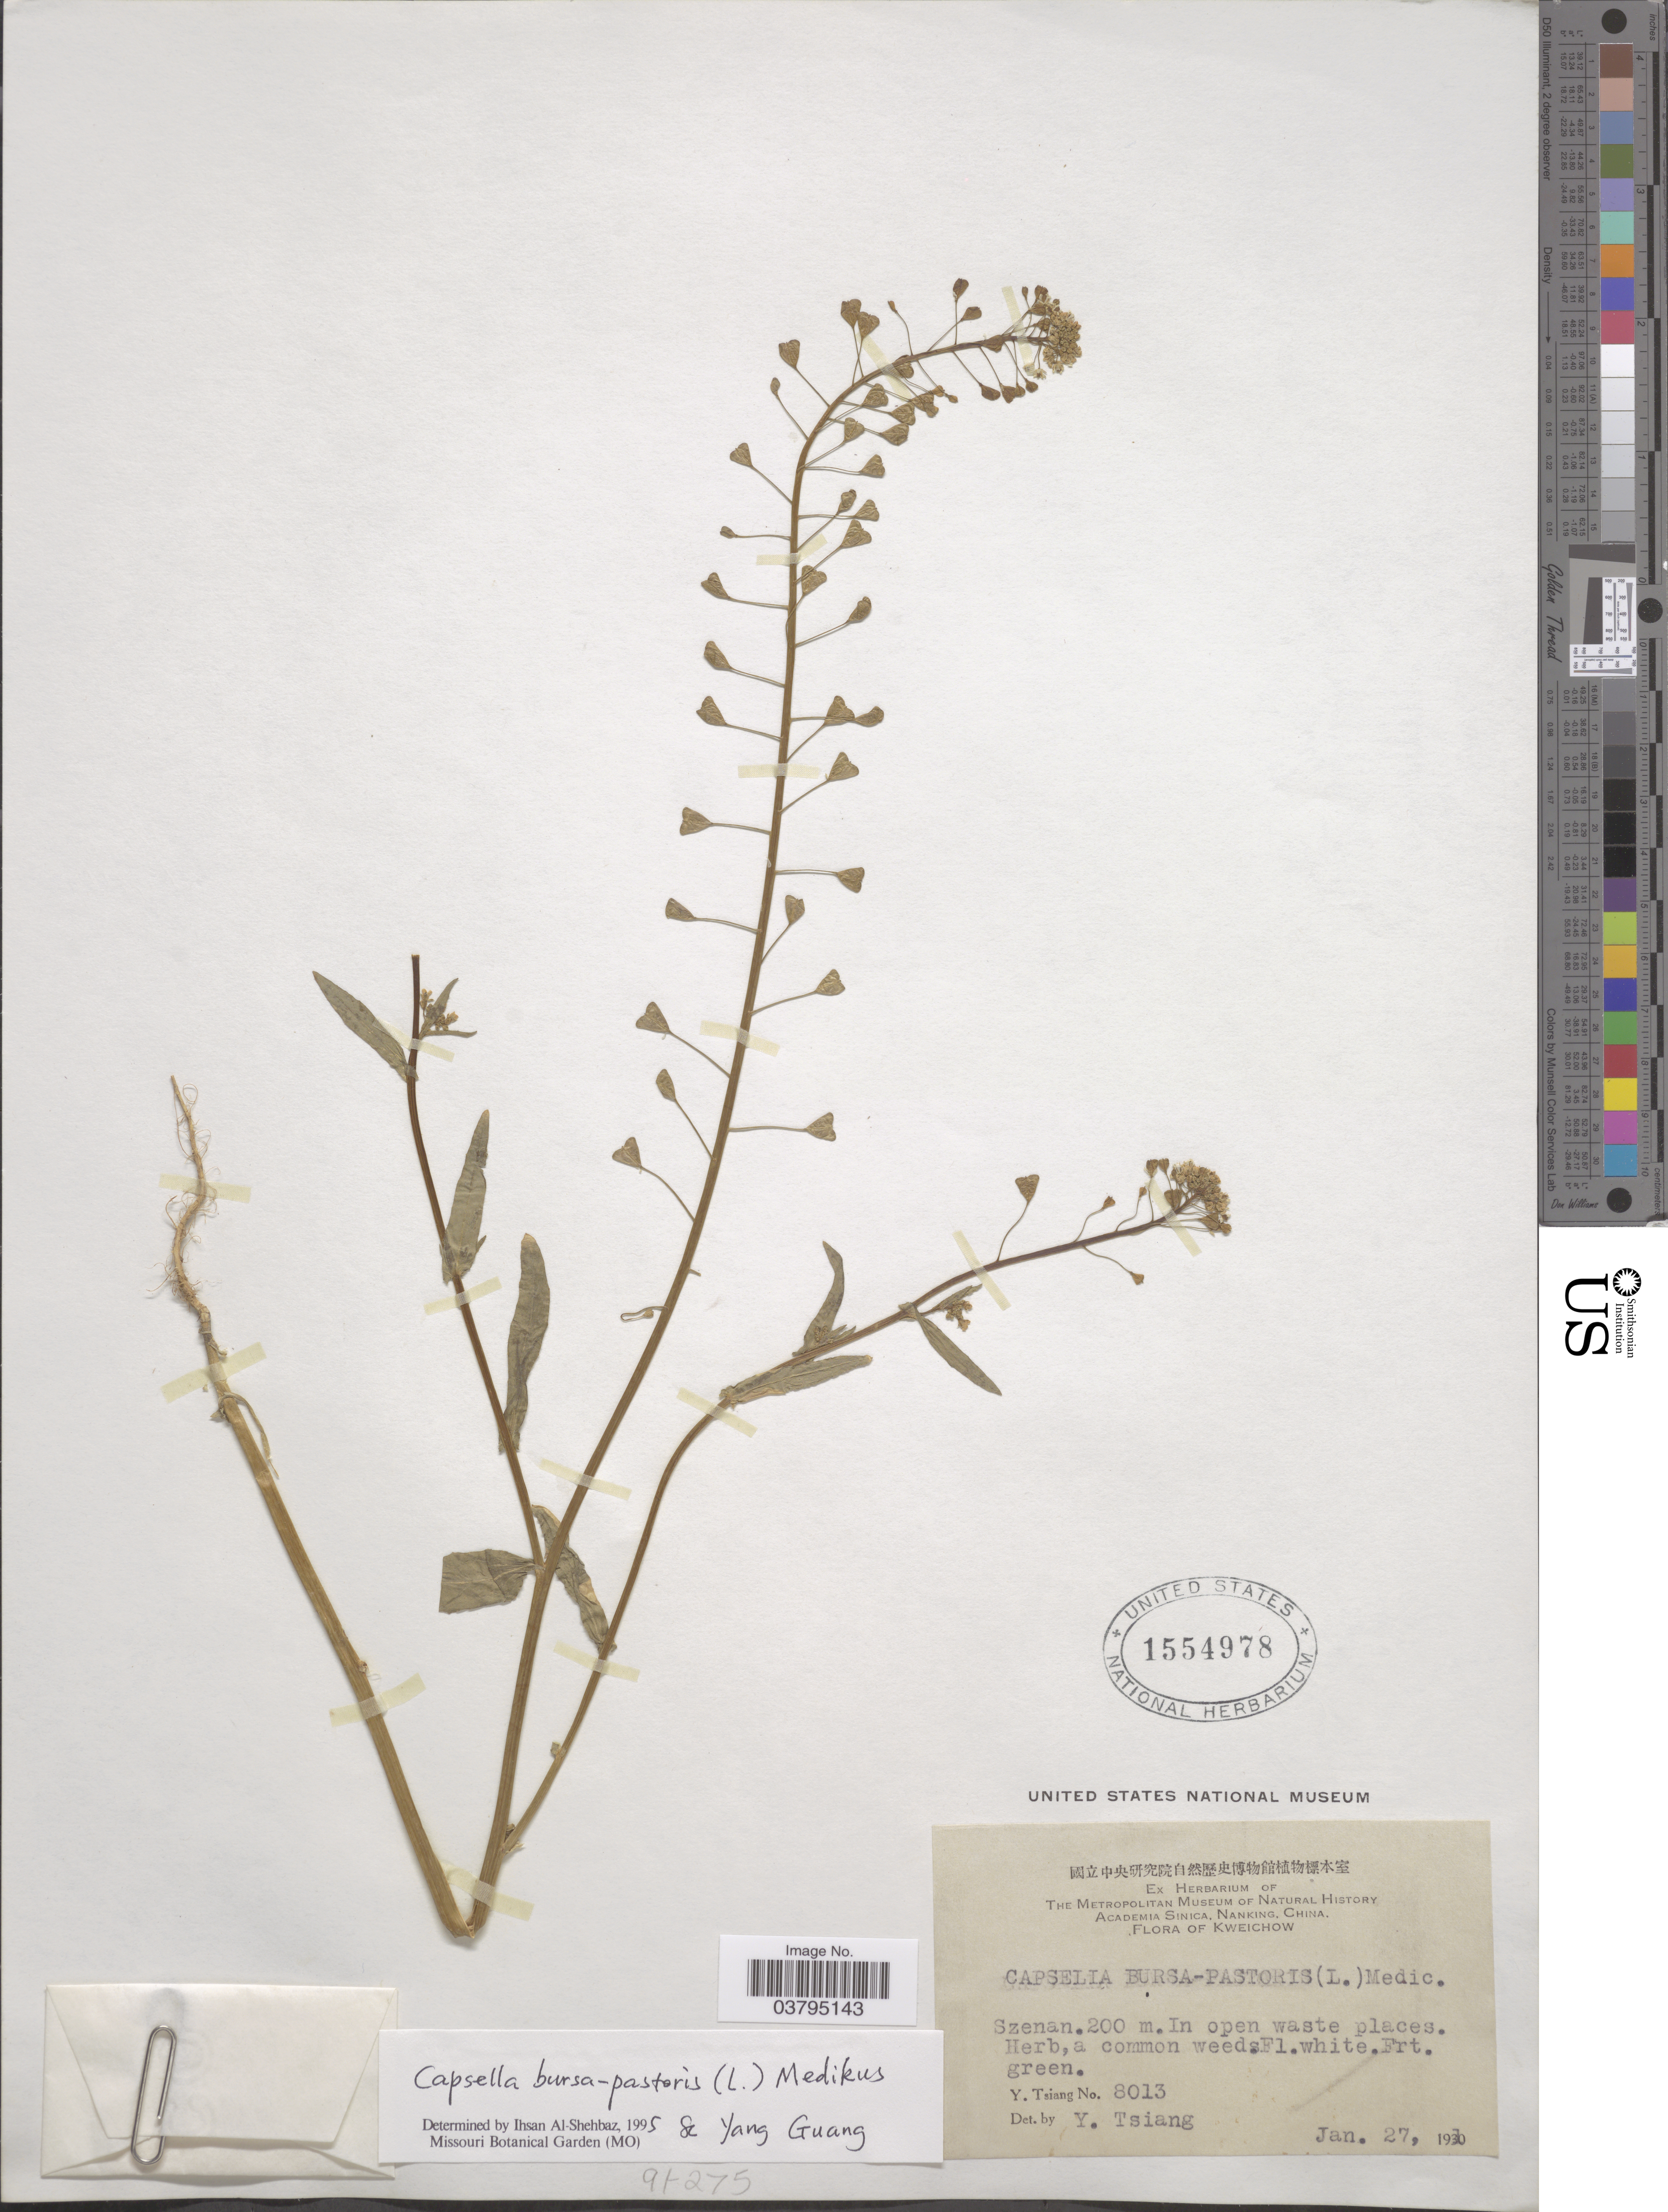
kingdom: Plantae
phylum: Tracheophyta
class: Magnoliopsida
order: Brassicales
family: Brassicaceae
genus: Capsella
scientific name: Capsella bursa-pastoris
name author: (L.) Medik.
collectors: Y. Tsiang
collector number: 8013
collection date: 1910-01-27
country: China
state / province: Guizhou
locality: Kweichow. Szenan.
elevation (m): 200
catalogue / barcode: US 1554978